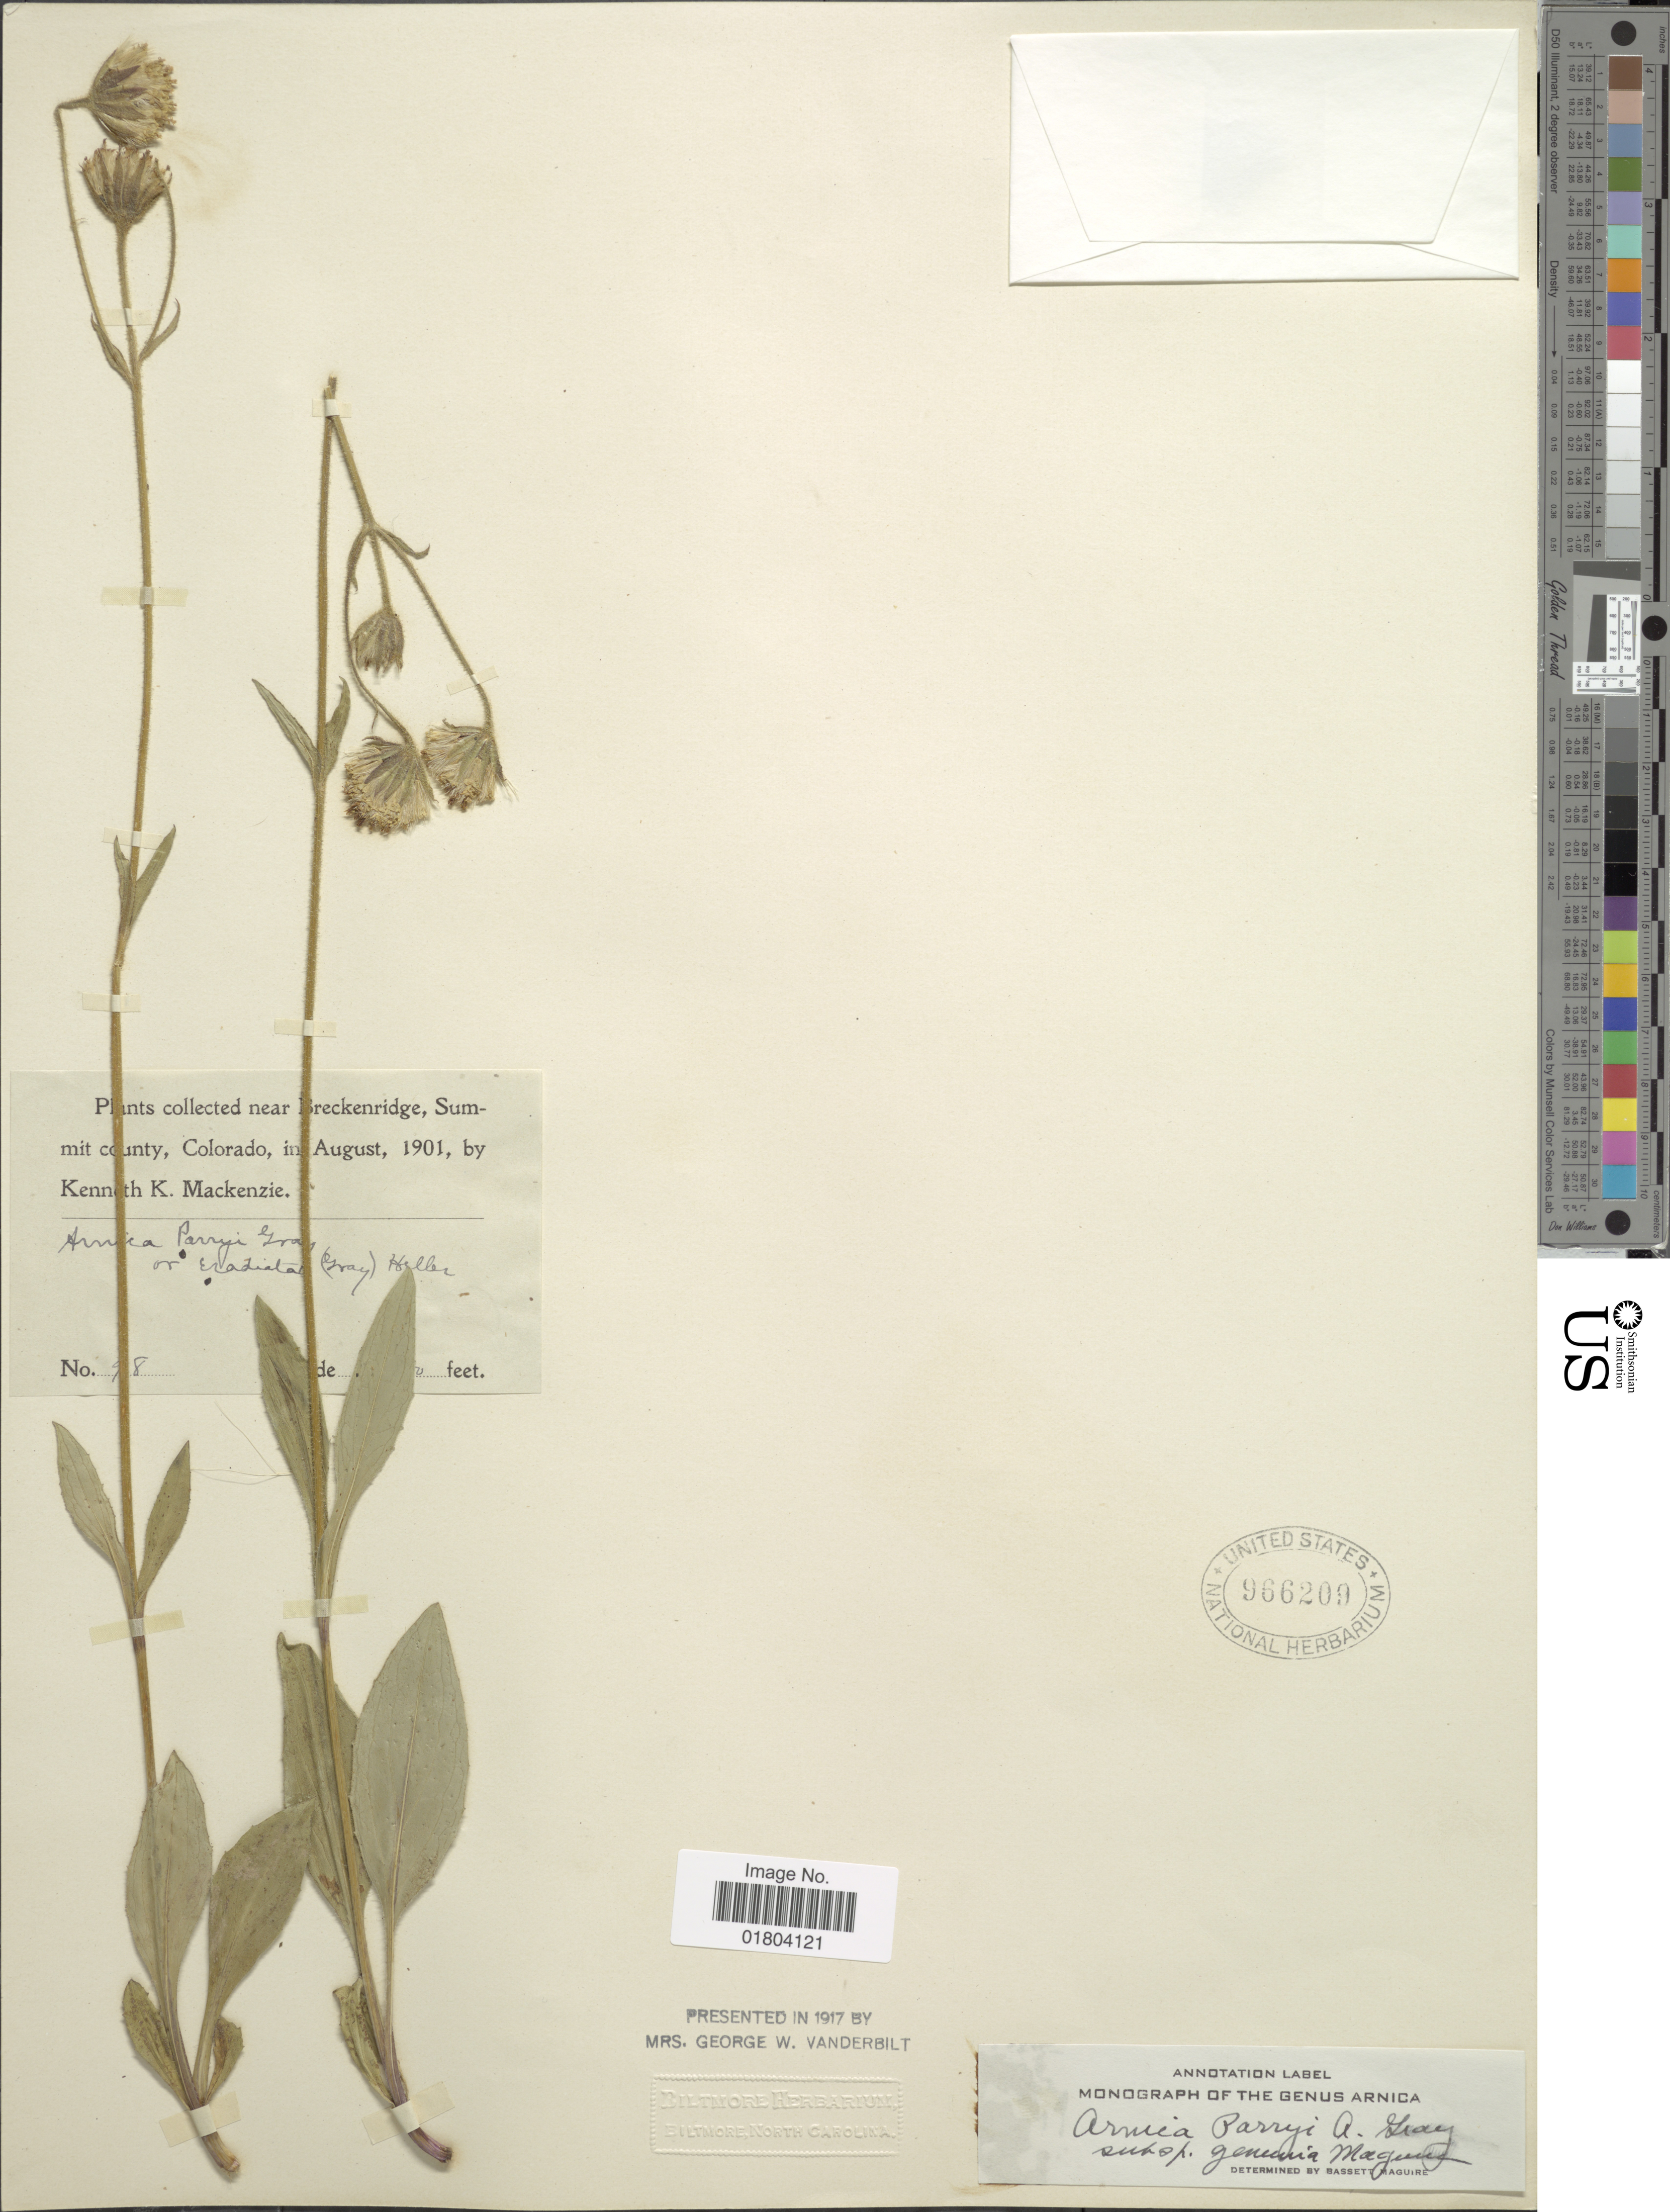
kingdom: Plantae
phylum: Tracheophyta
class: Magnoliopsida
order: Asterales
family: Asteraceae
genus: Arnica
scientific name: Arnica parryi subsp. genuina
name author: Maguire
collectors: K. K. Mackenzie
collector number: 98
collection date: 1901-08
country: United States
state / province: Colorado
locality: Near Breckenridge, Summit county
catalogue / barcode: US 966209